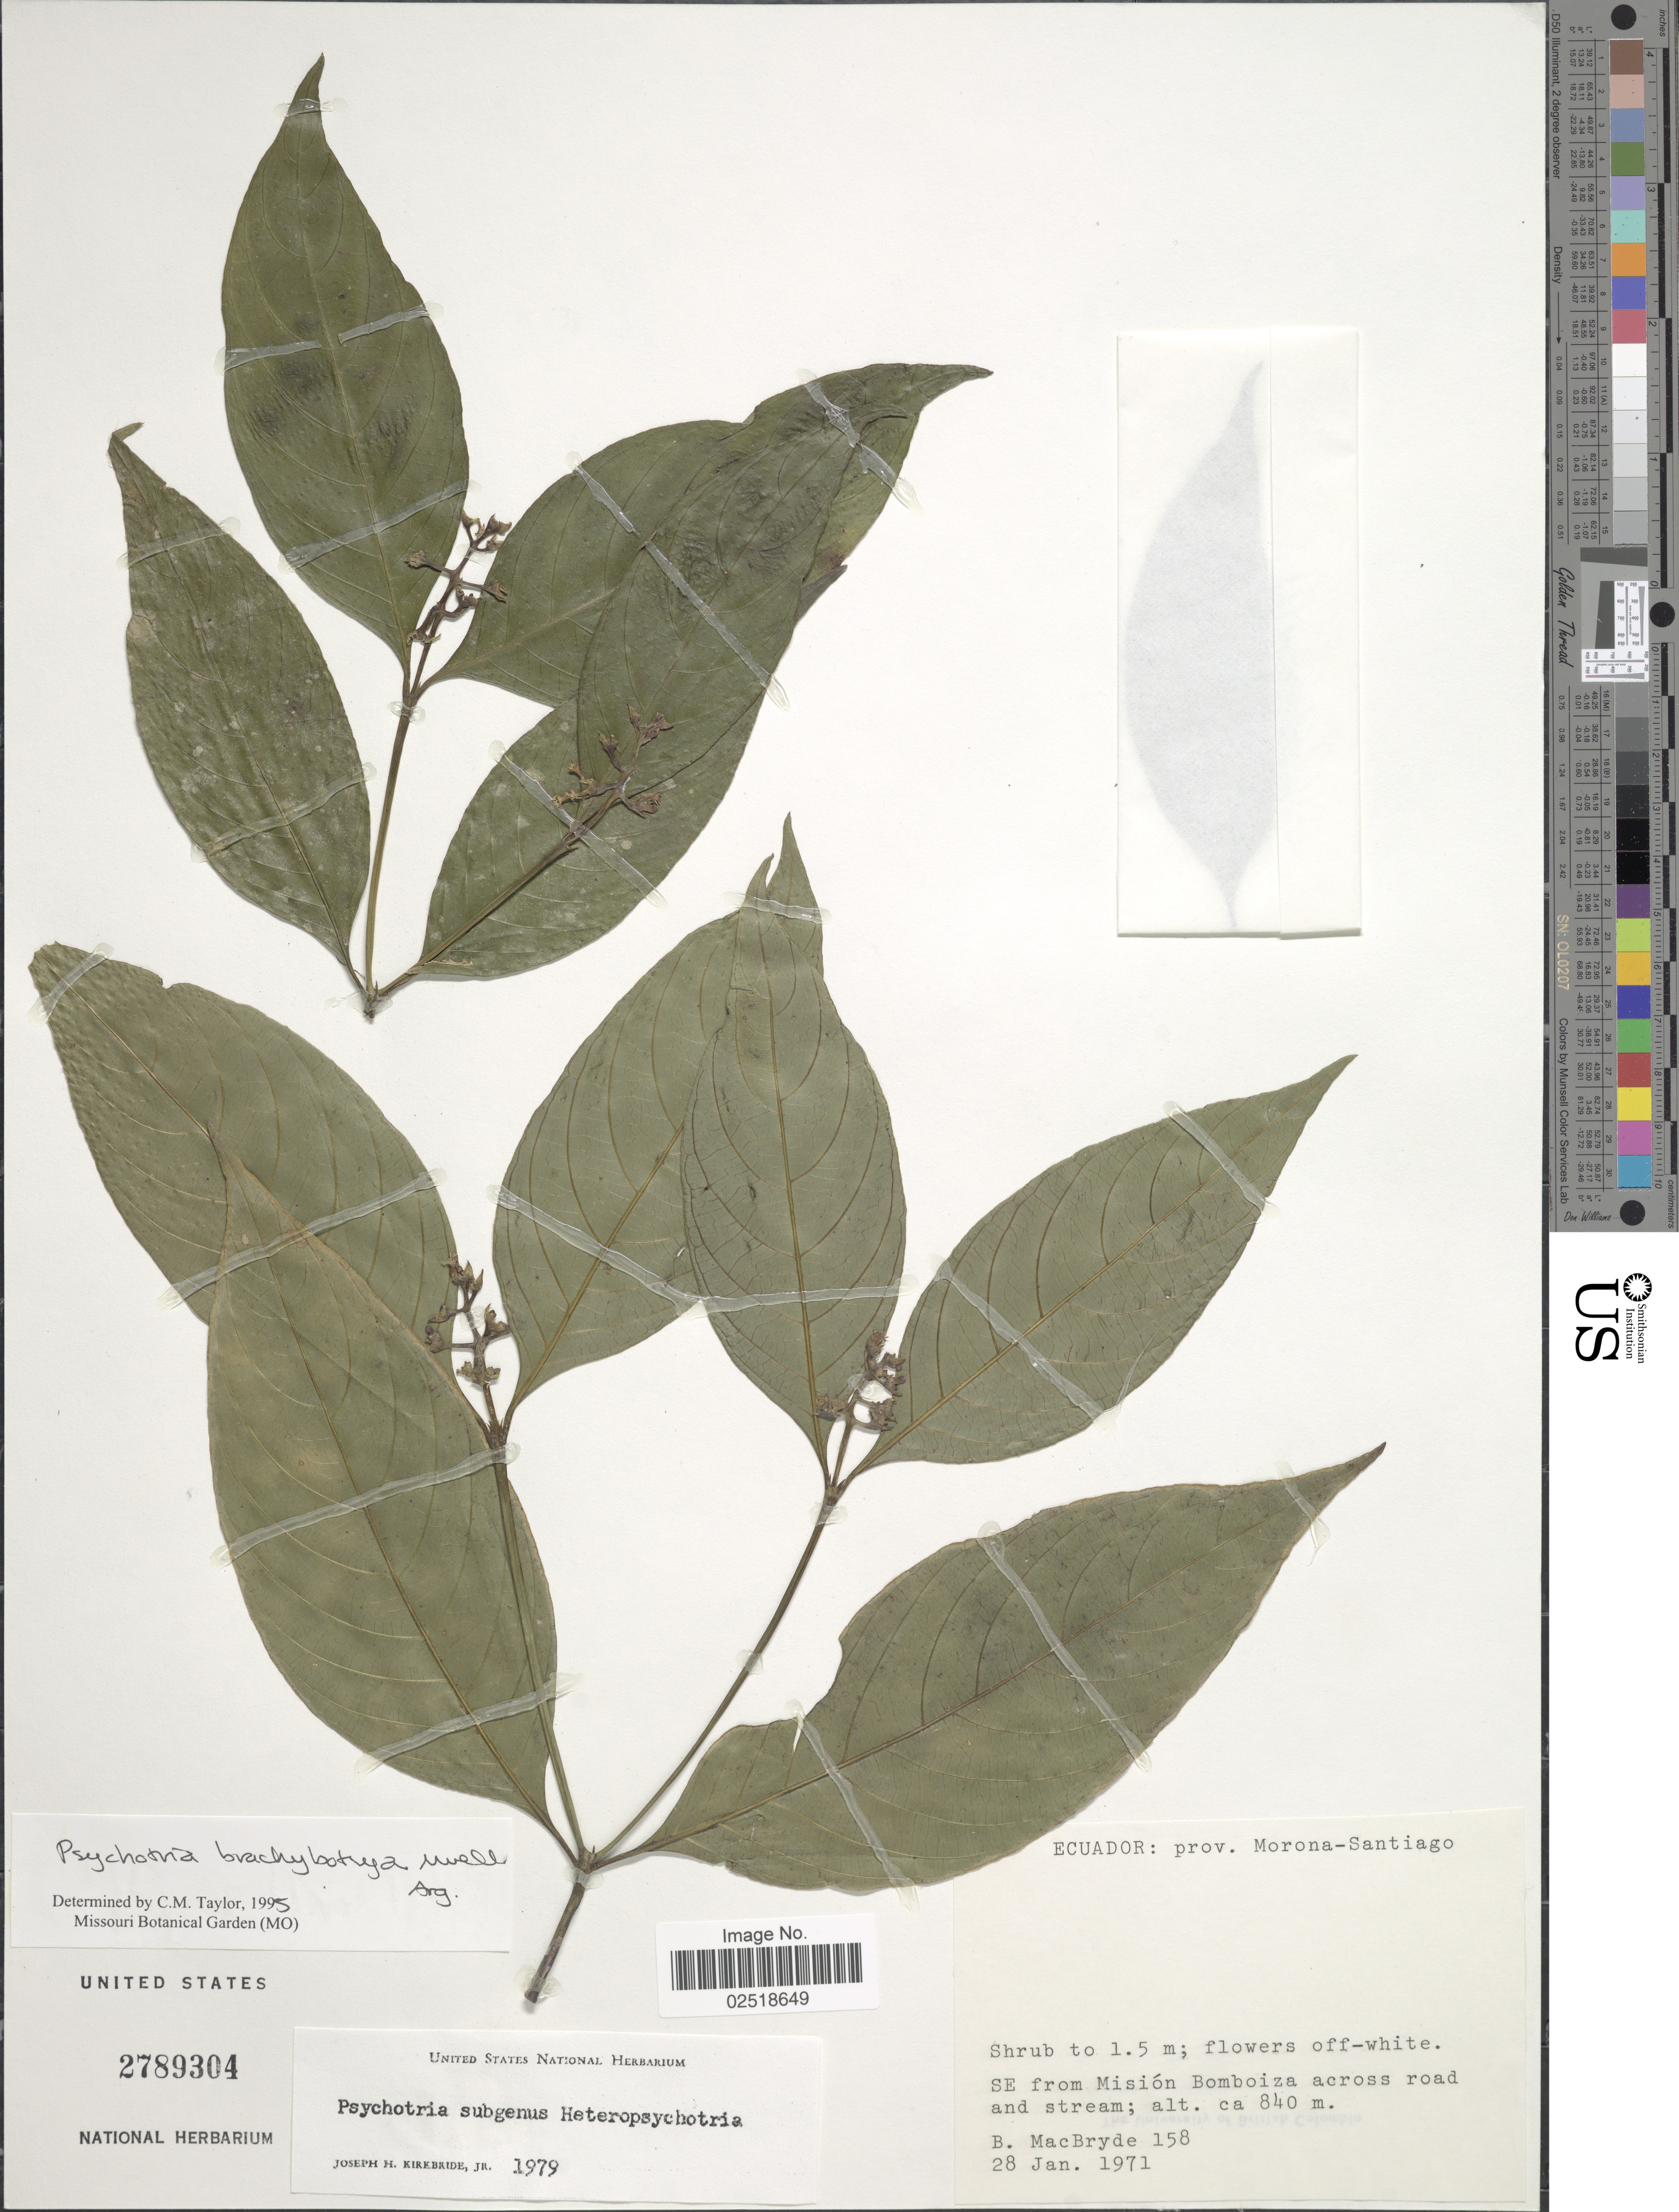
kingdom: Plantae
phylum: Tracheophyta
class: Magnoliopsida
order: Gentianales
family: Rubiaceae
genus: Psychotria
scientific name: Psychotria brachybotrya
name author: Müll. Arg.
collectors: B. MacBryde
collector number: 158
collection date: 1971-01-28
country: Ecuador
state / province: Morona-Santiago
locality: SE from Misión Bomboiza across road and stream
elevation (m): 840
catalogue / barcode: US 2789304